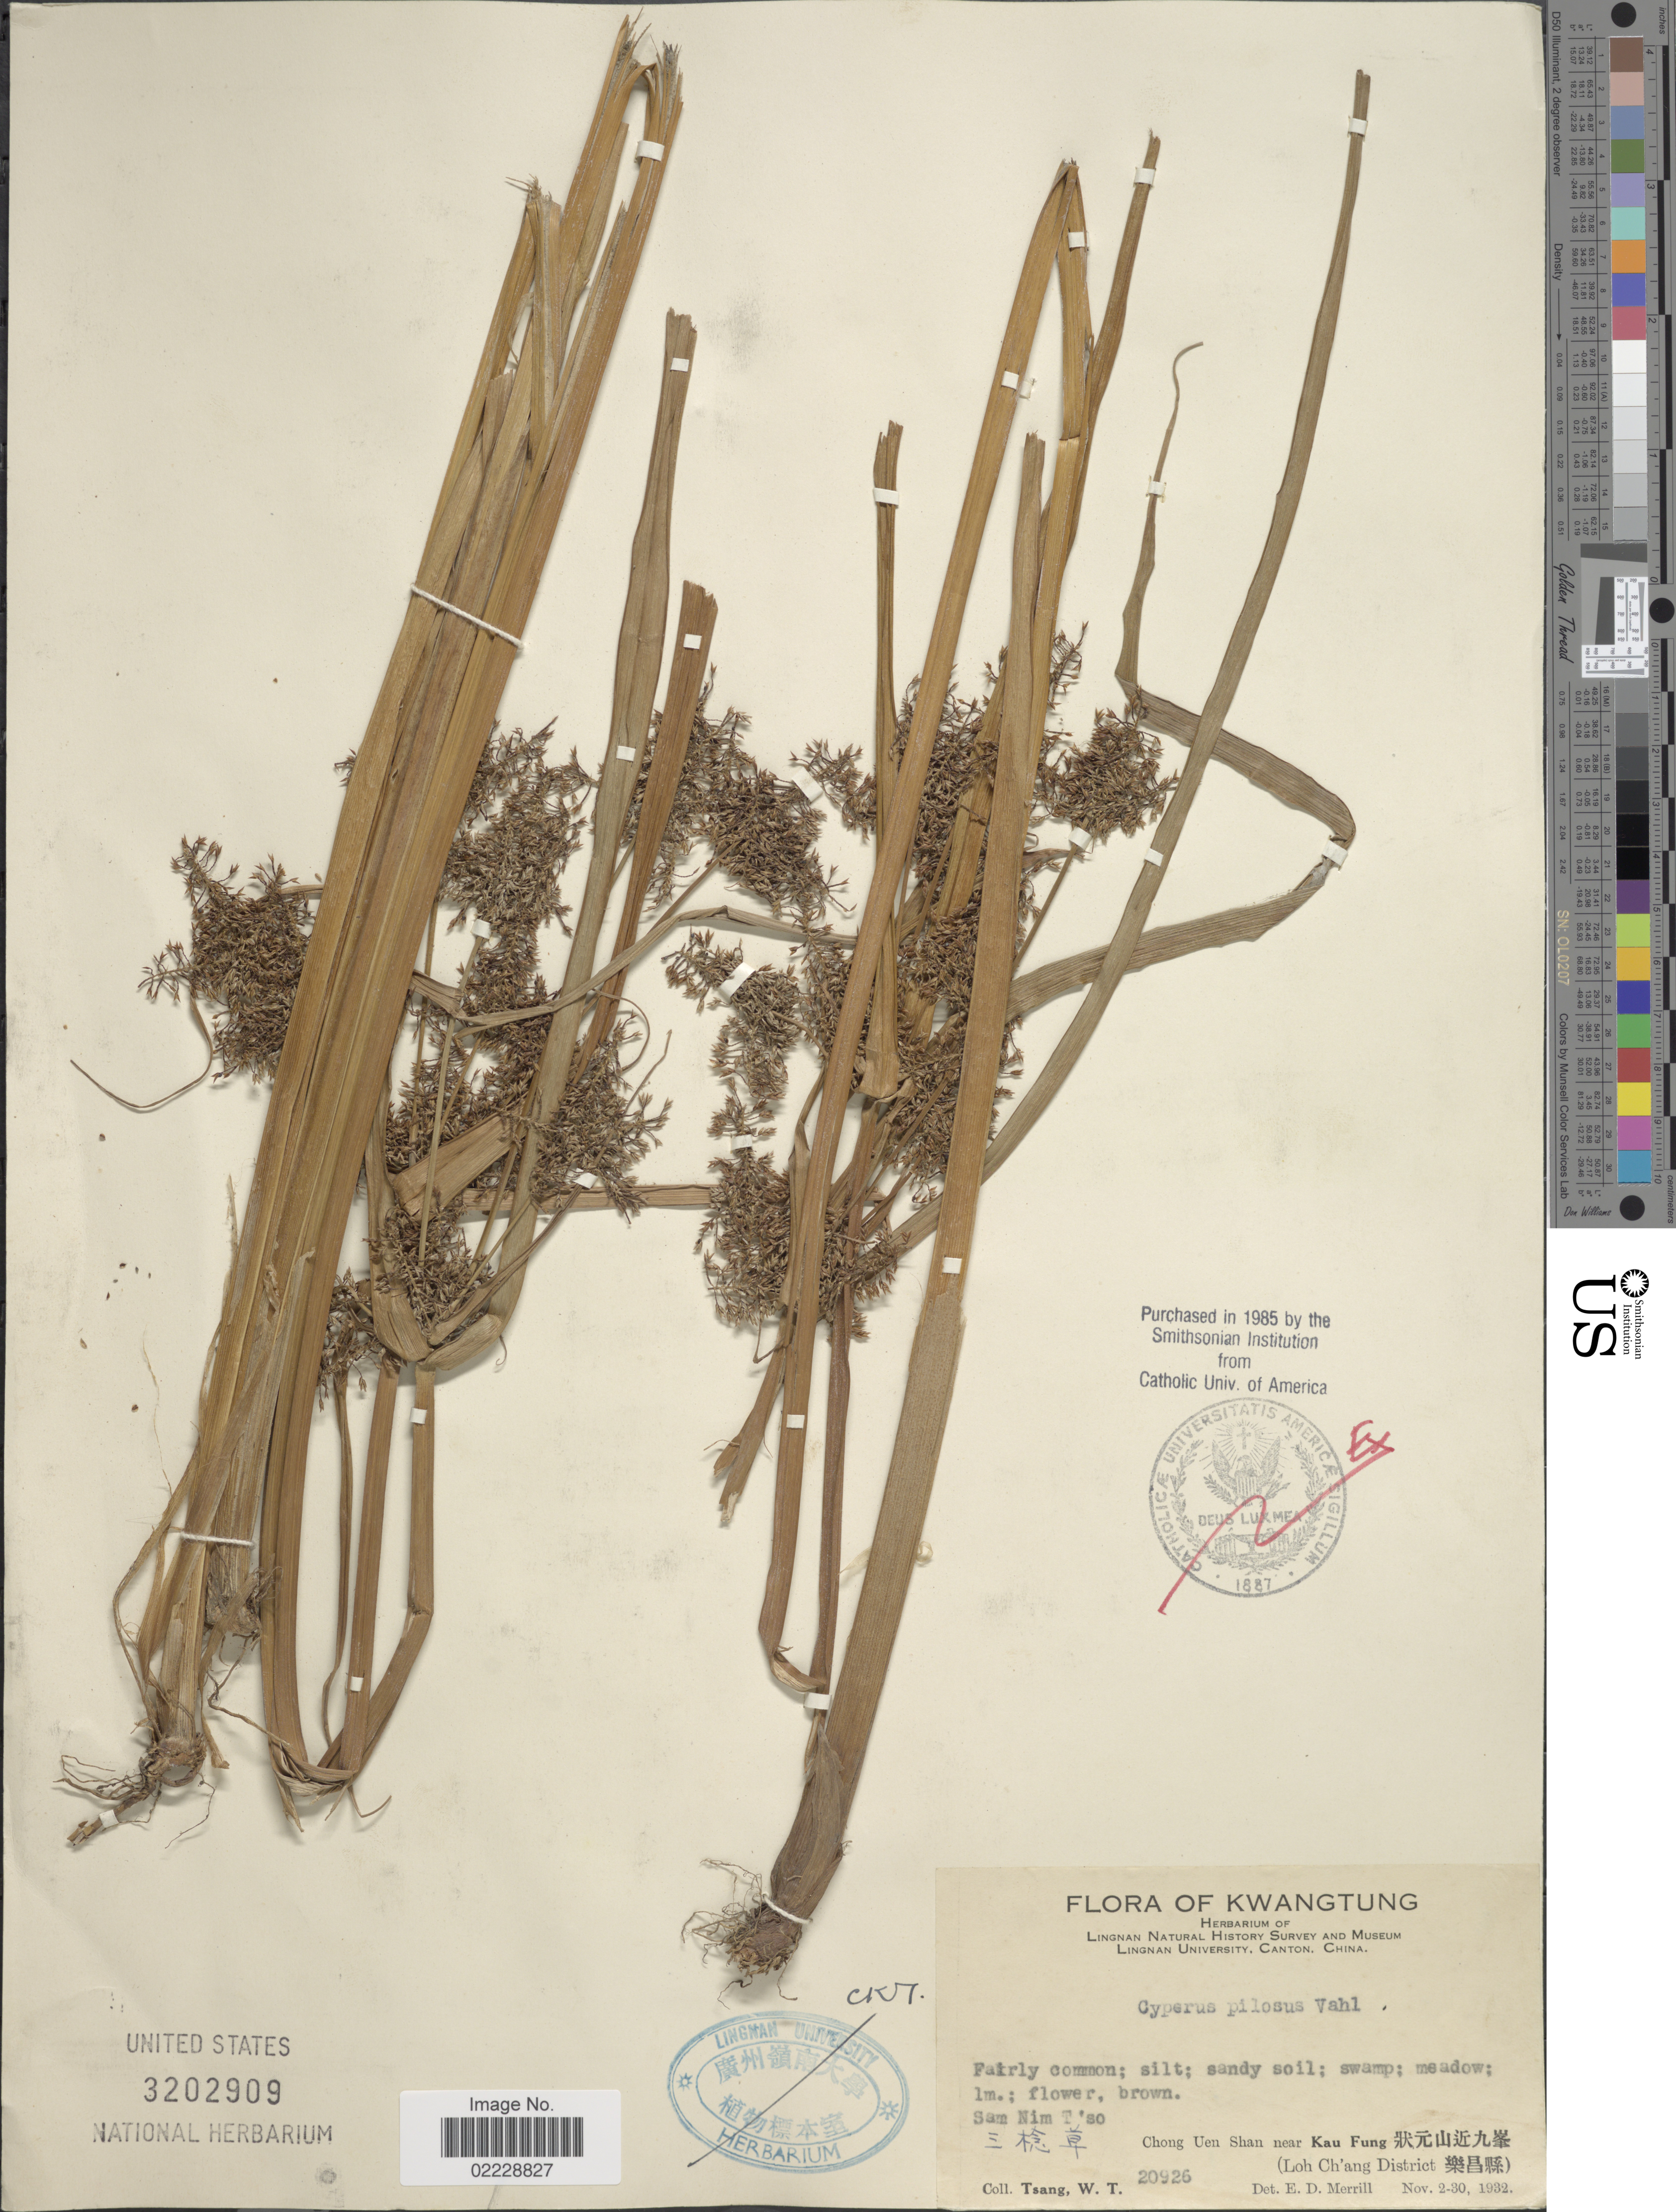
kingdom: Plantae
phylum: Tracheophyta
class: Liliopsida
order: Poales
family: Cyperaceae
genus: Cyperus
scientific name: Cyperus pilosus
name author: Vahl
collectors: W. T. Tsang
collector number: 20926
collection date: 1932-11-02/1932-11-30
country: China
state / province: Guangdong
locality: Kwangtung, Chong Uen Shan near Kau Fung (Loh Ch'ang District) Sam Nim T'so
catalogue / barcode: US 3202909